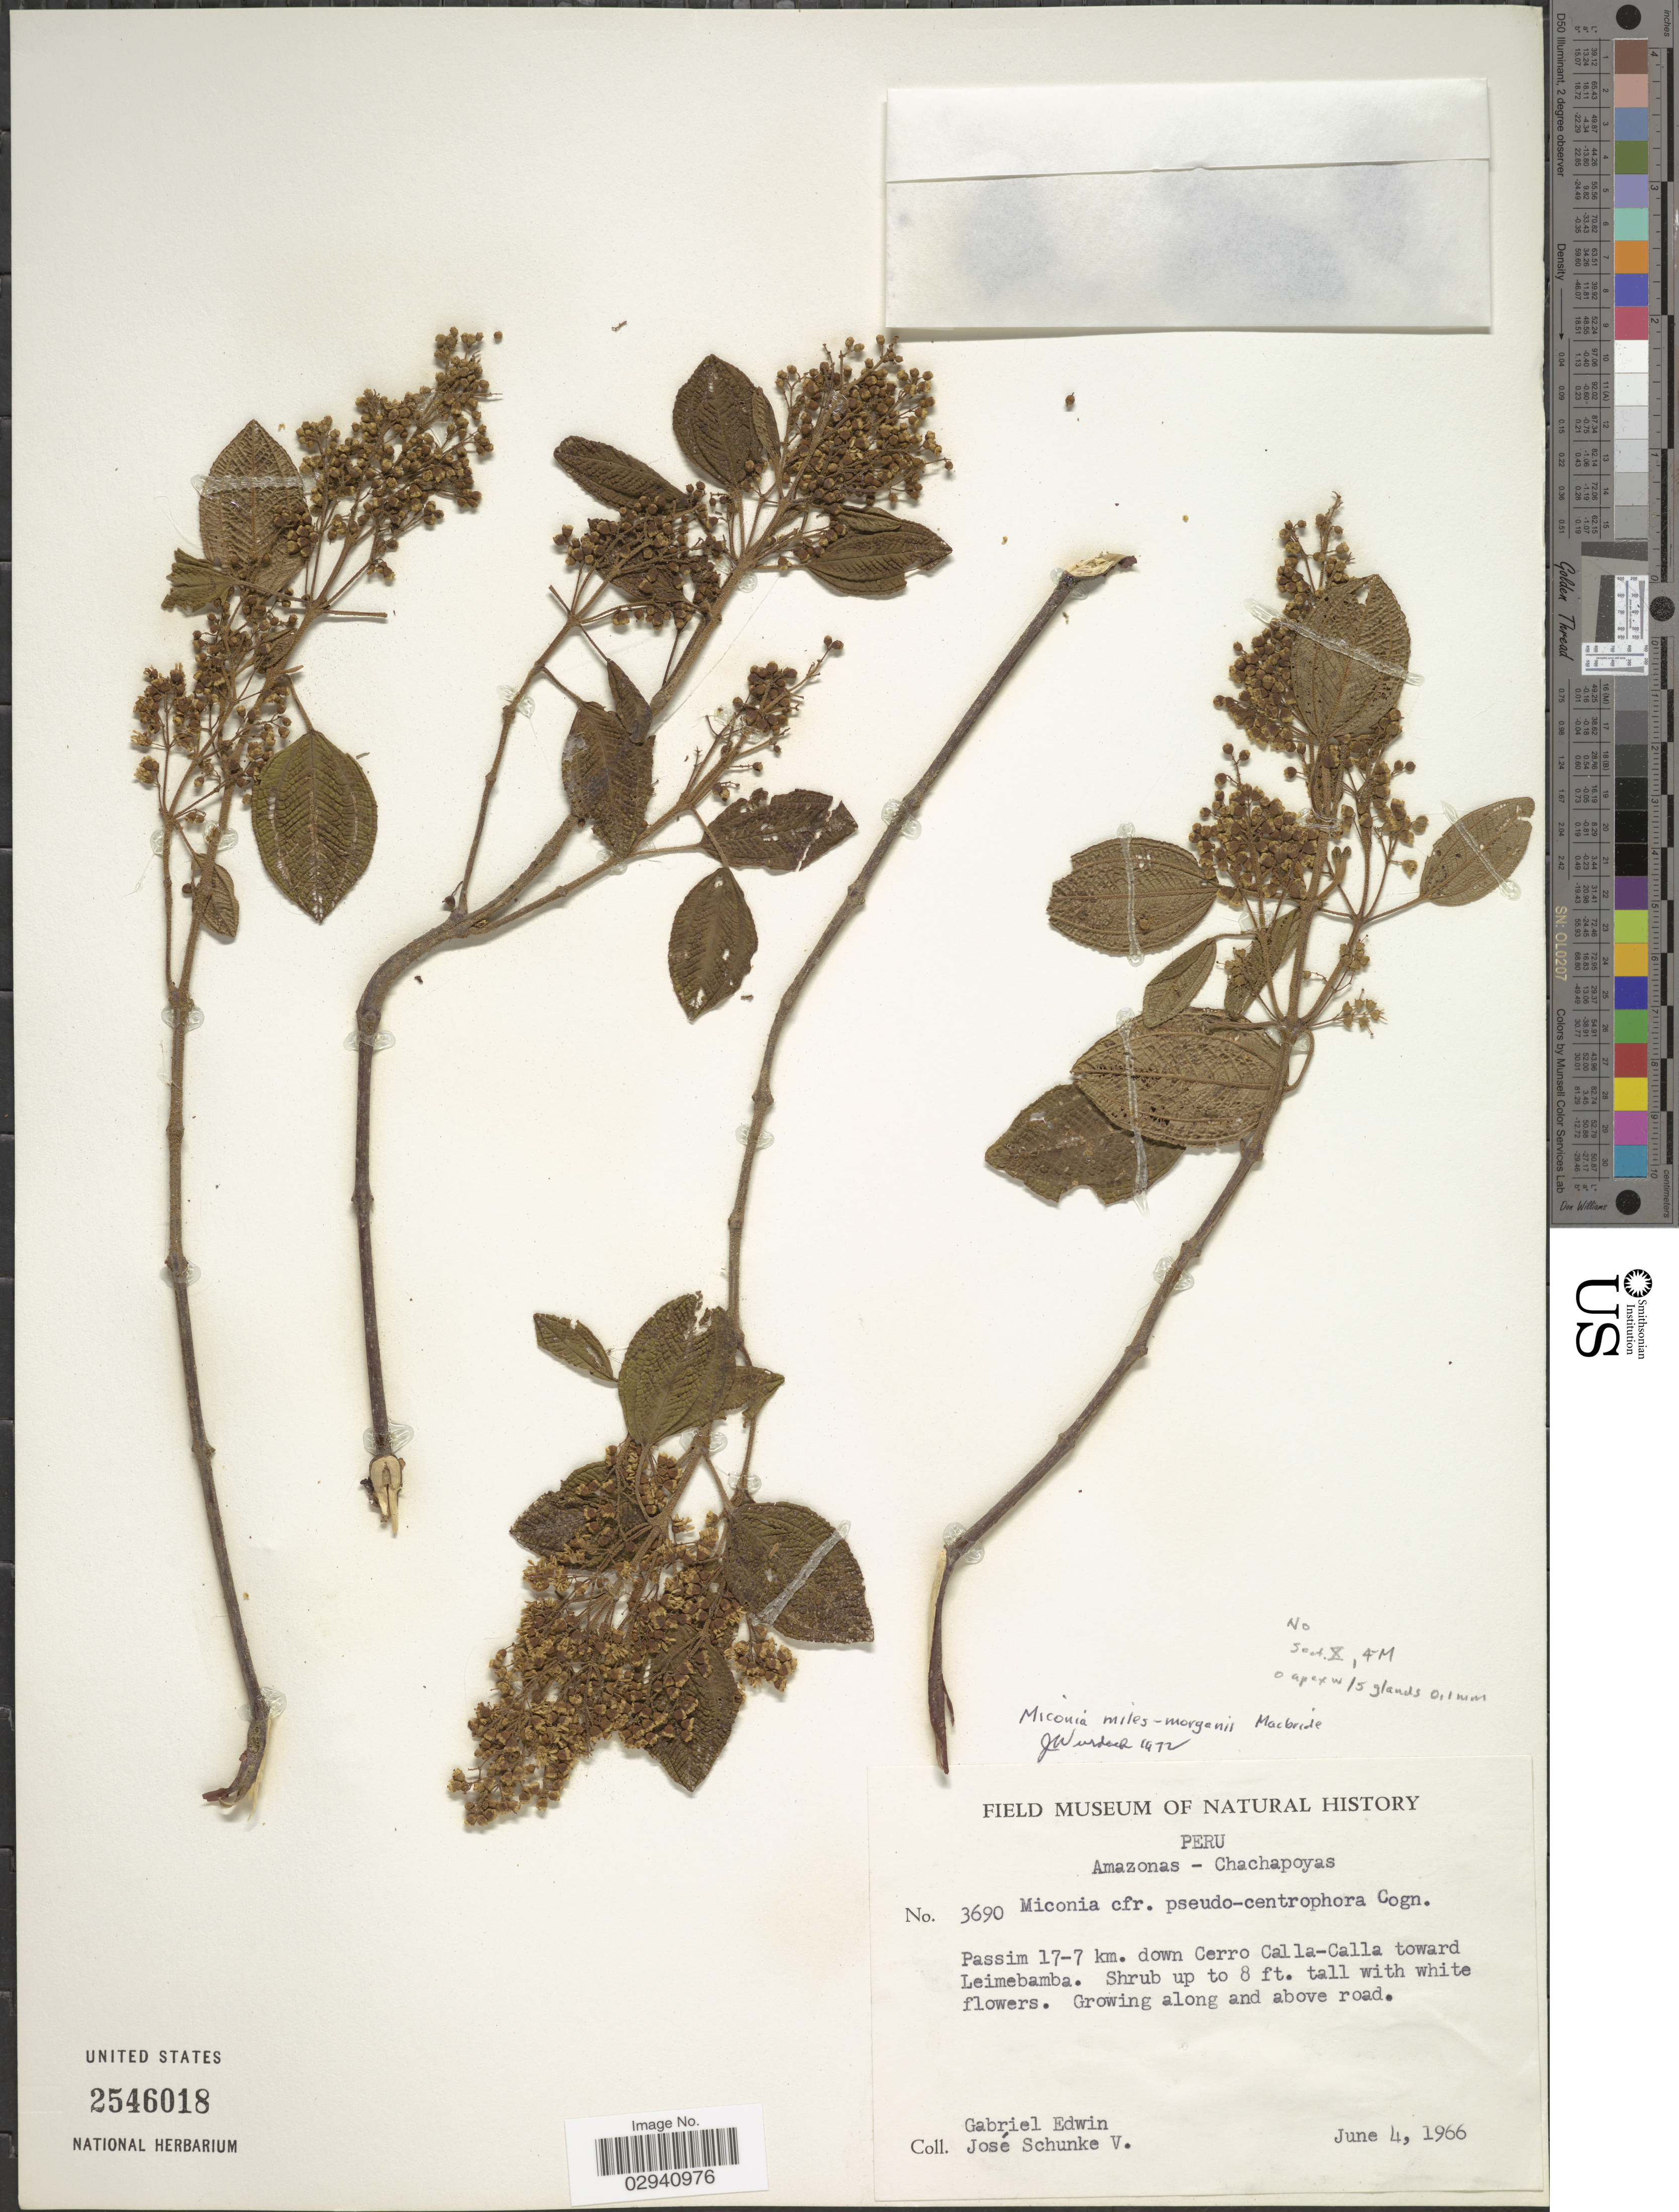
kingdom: Plantae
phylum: Tracheophyta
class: Magnoliopsida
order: Myrtales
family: Melastomataceae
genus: Miconia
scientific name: Miconia miles-morgani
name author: J.F. Macbr.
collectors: G. Edwin & J. Schunke Vigo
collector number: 3690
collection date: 1966-06-04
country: Peru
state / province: Amazonas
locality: Amazonas-Chachapoyas. Passim 17-7 km. down Cerro Calla-Calla toward Leimebamba.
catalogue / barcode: US 2546018